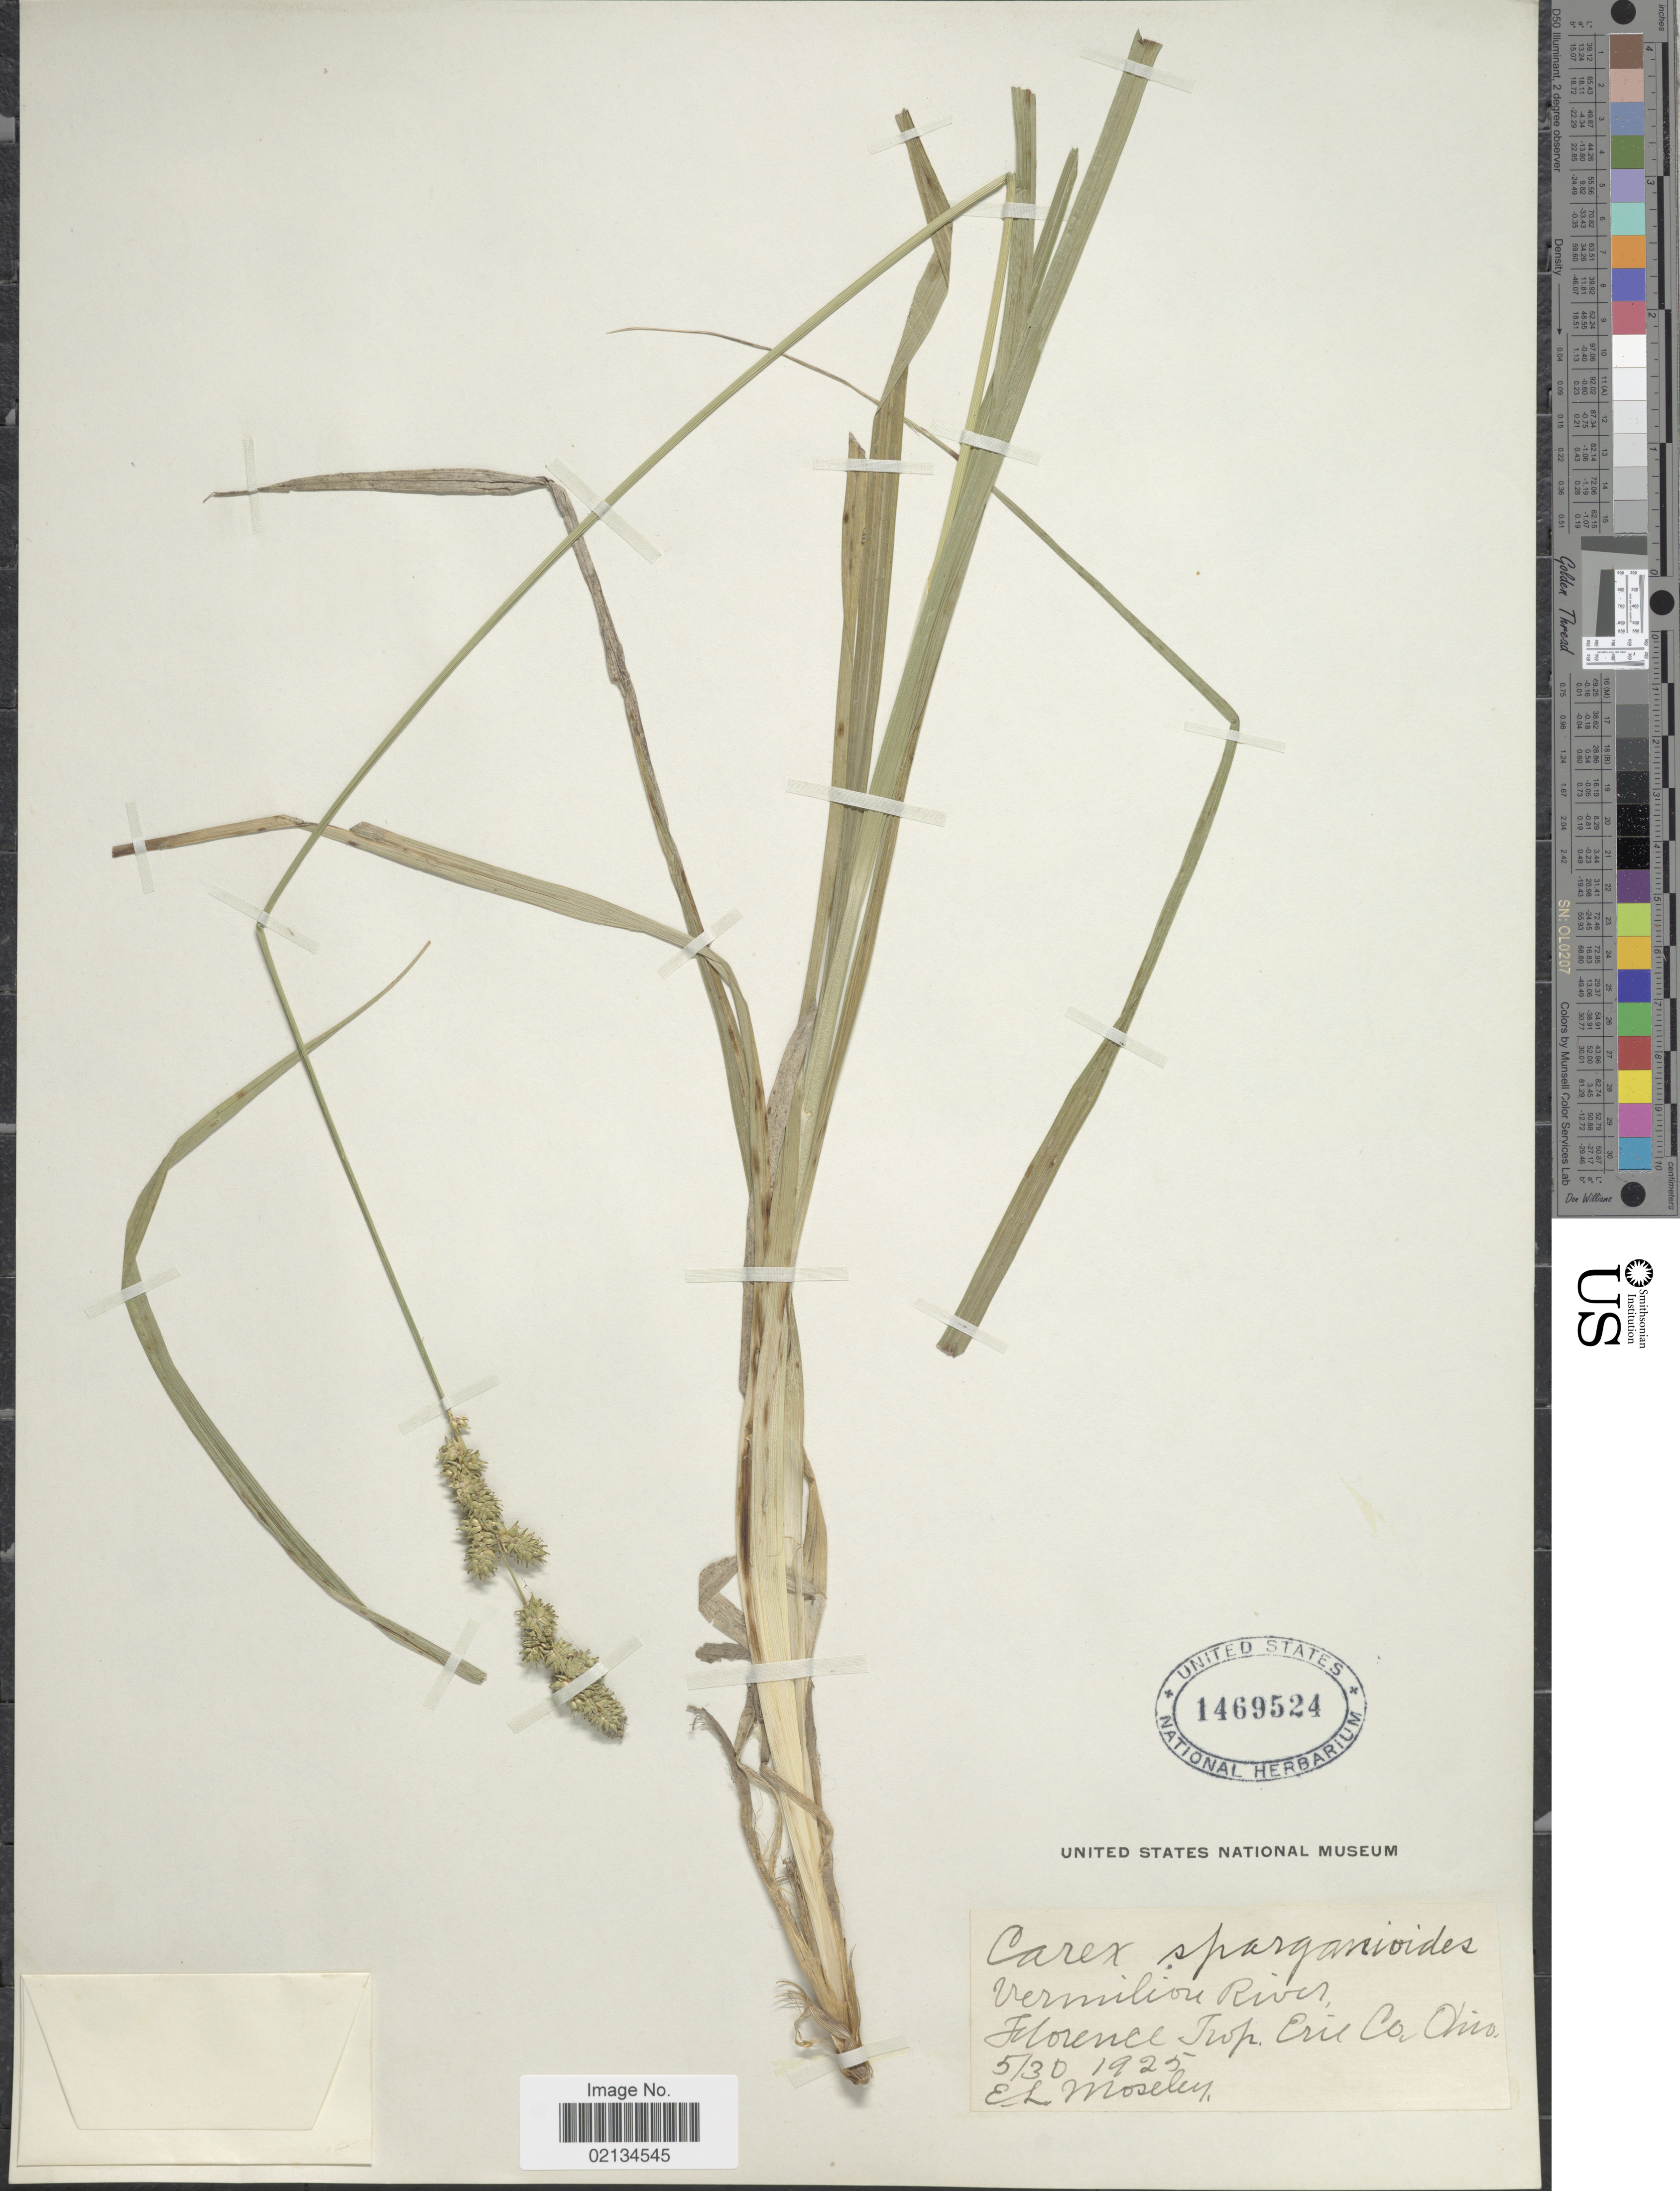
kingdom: Plantae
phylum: Tracheophyta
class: Liliopsida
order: Poales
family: Cyperaceae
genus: Carex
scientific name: Carex sparganioides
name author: Muhl. ex Willd.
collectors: E. Moseley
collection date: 1925-05-30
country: United States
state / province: Ohio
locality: Vermilion River, Florence Twp., Erie Co.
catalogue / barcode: US 1469524